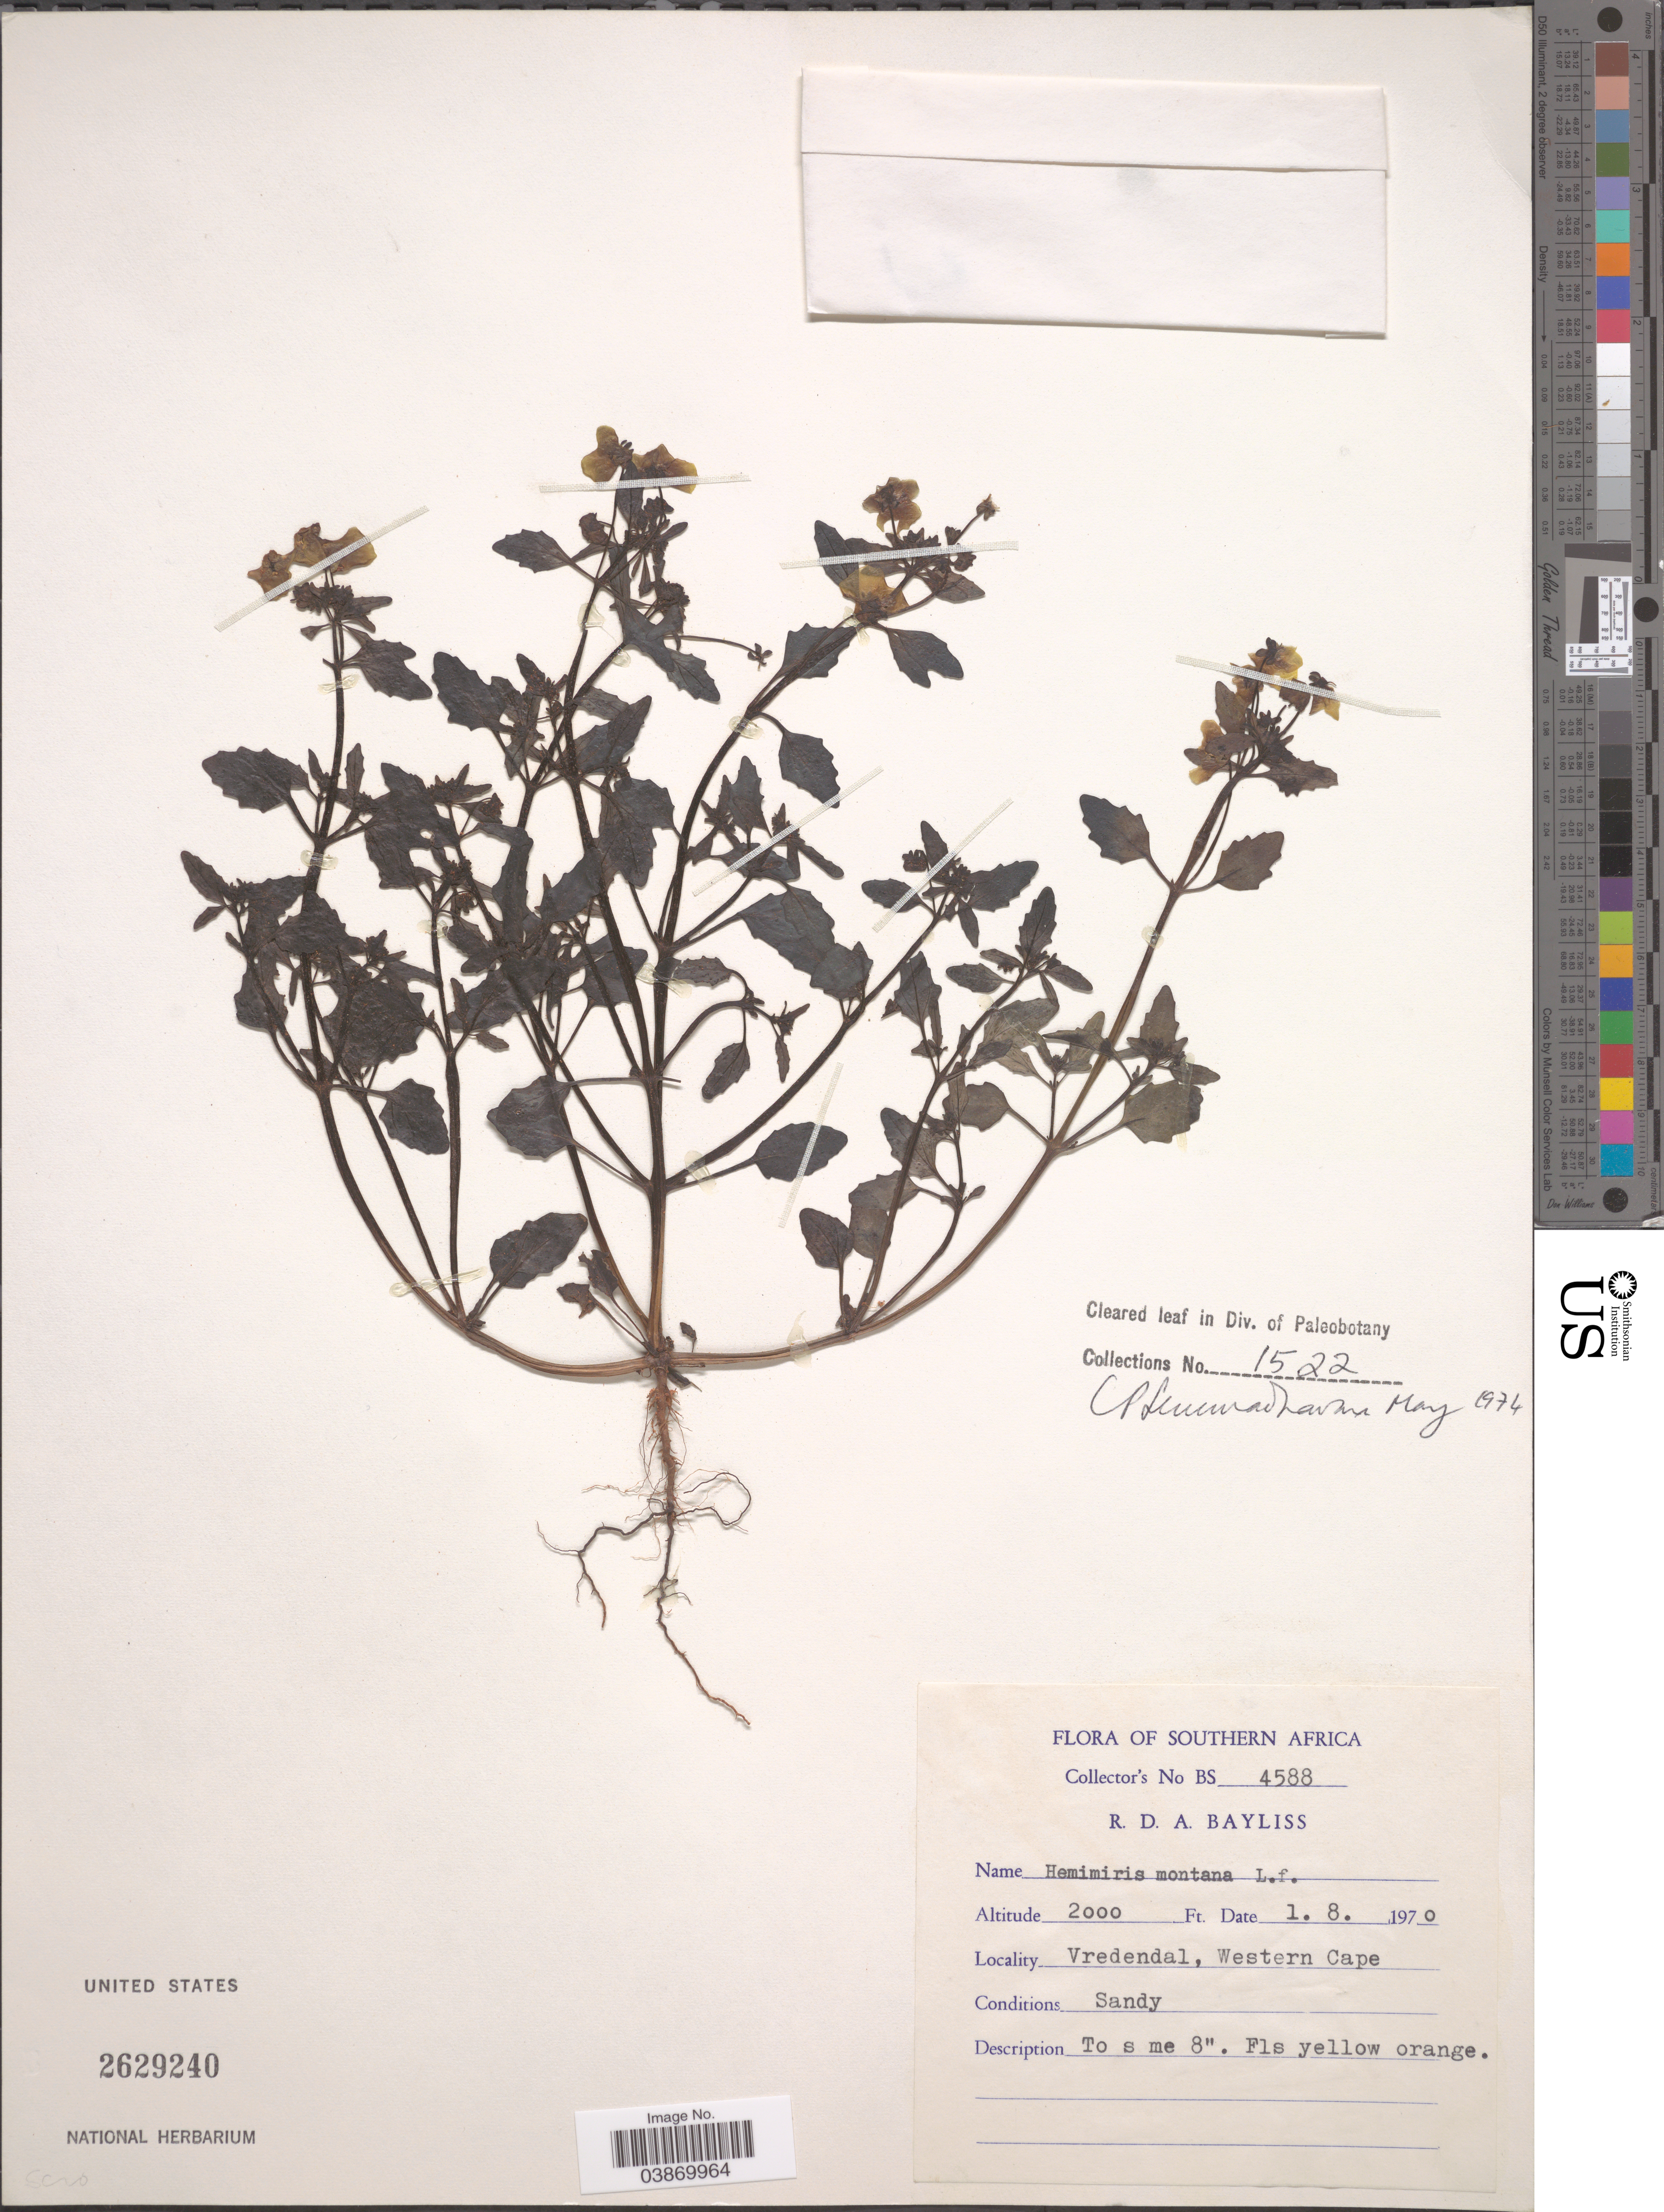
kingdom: Plantae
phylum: Tracheophyta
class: Magnoliopsida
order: Lamiales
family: Scrophulariaceae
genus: Hemimeris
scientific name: Hemimeris montana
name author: L. f.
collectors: R. Bayliss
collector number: BS 4588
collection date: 1970-08-01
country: South Africa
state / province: Western Cape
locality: Southern Africa. Vredendal, Western Cape.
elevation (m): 610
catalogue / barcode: US 2629240